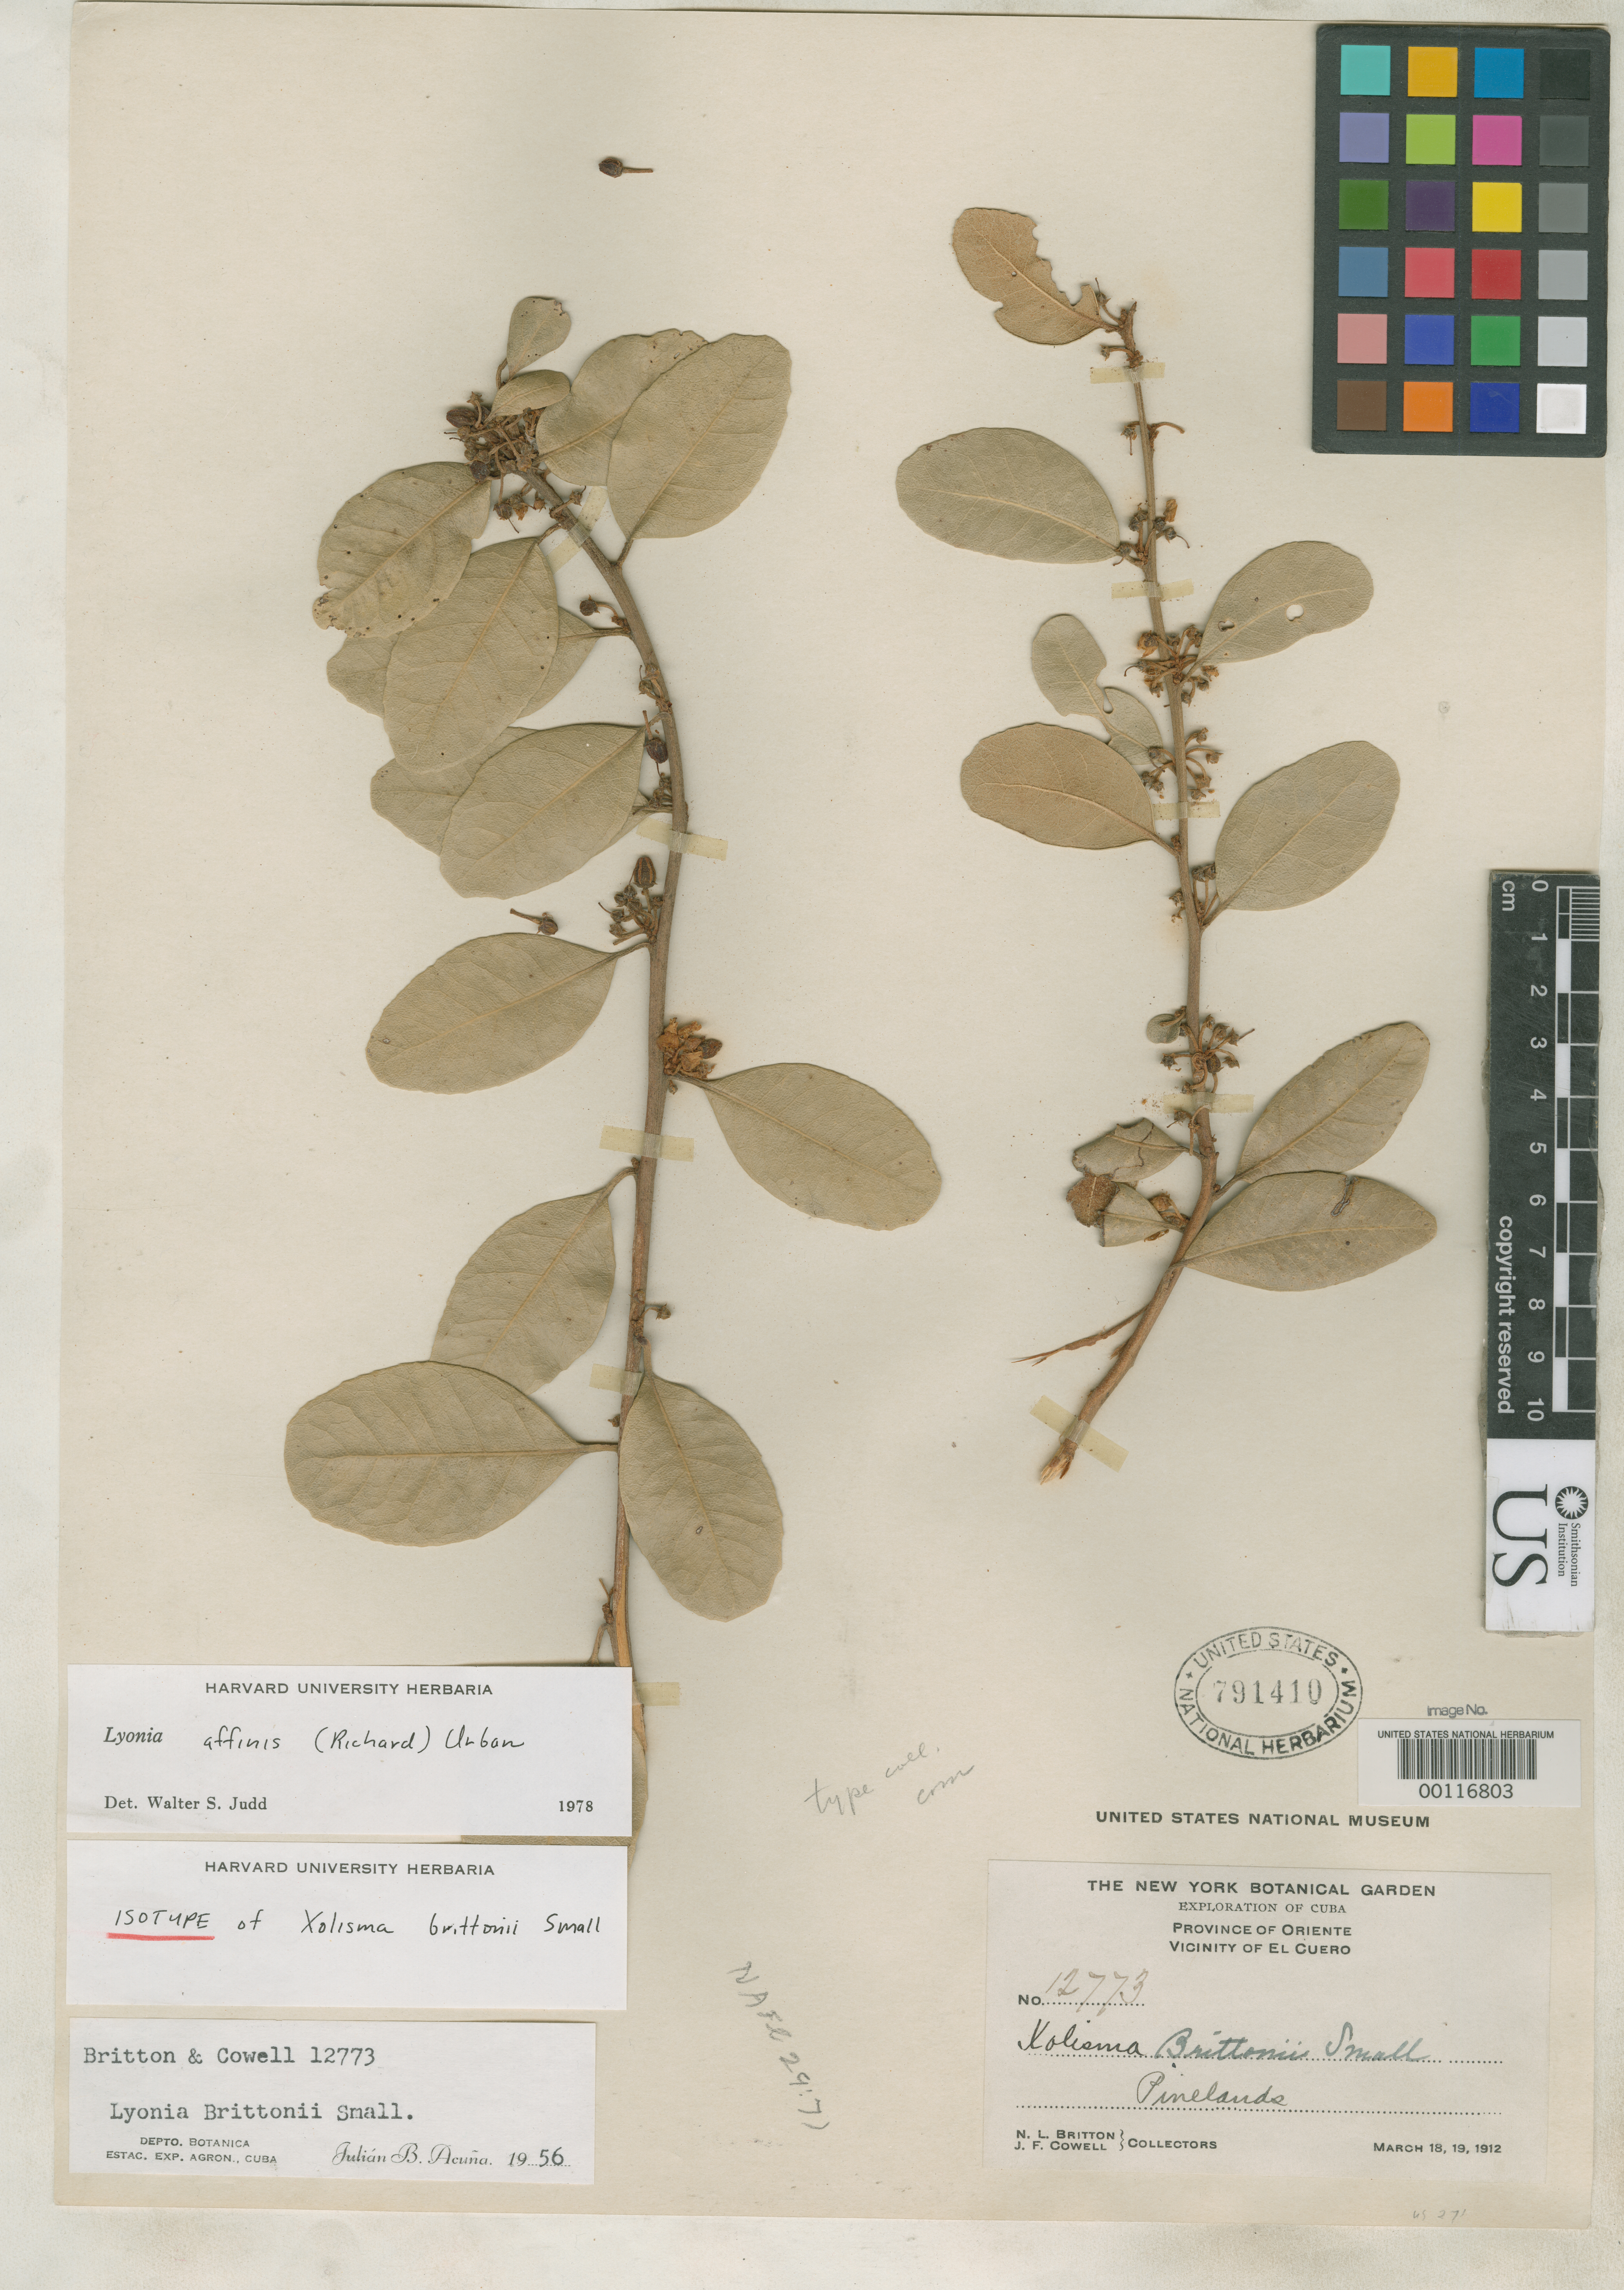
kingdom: Plantae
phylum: Tracheophyta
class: Magnoliopsida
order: Ericales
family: Ericaceae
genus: Xolisma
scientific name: Xolisma brittonii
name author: Small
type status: Isotype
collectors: N. Britton & J. F. Cowell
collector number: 12773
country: Cuba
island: Greater Antilles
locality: Vicinity of El Cuero.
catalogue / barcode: US 791410